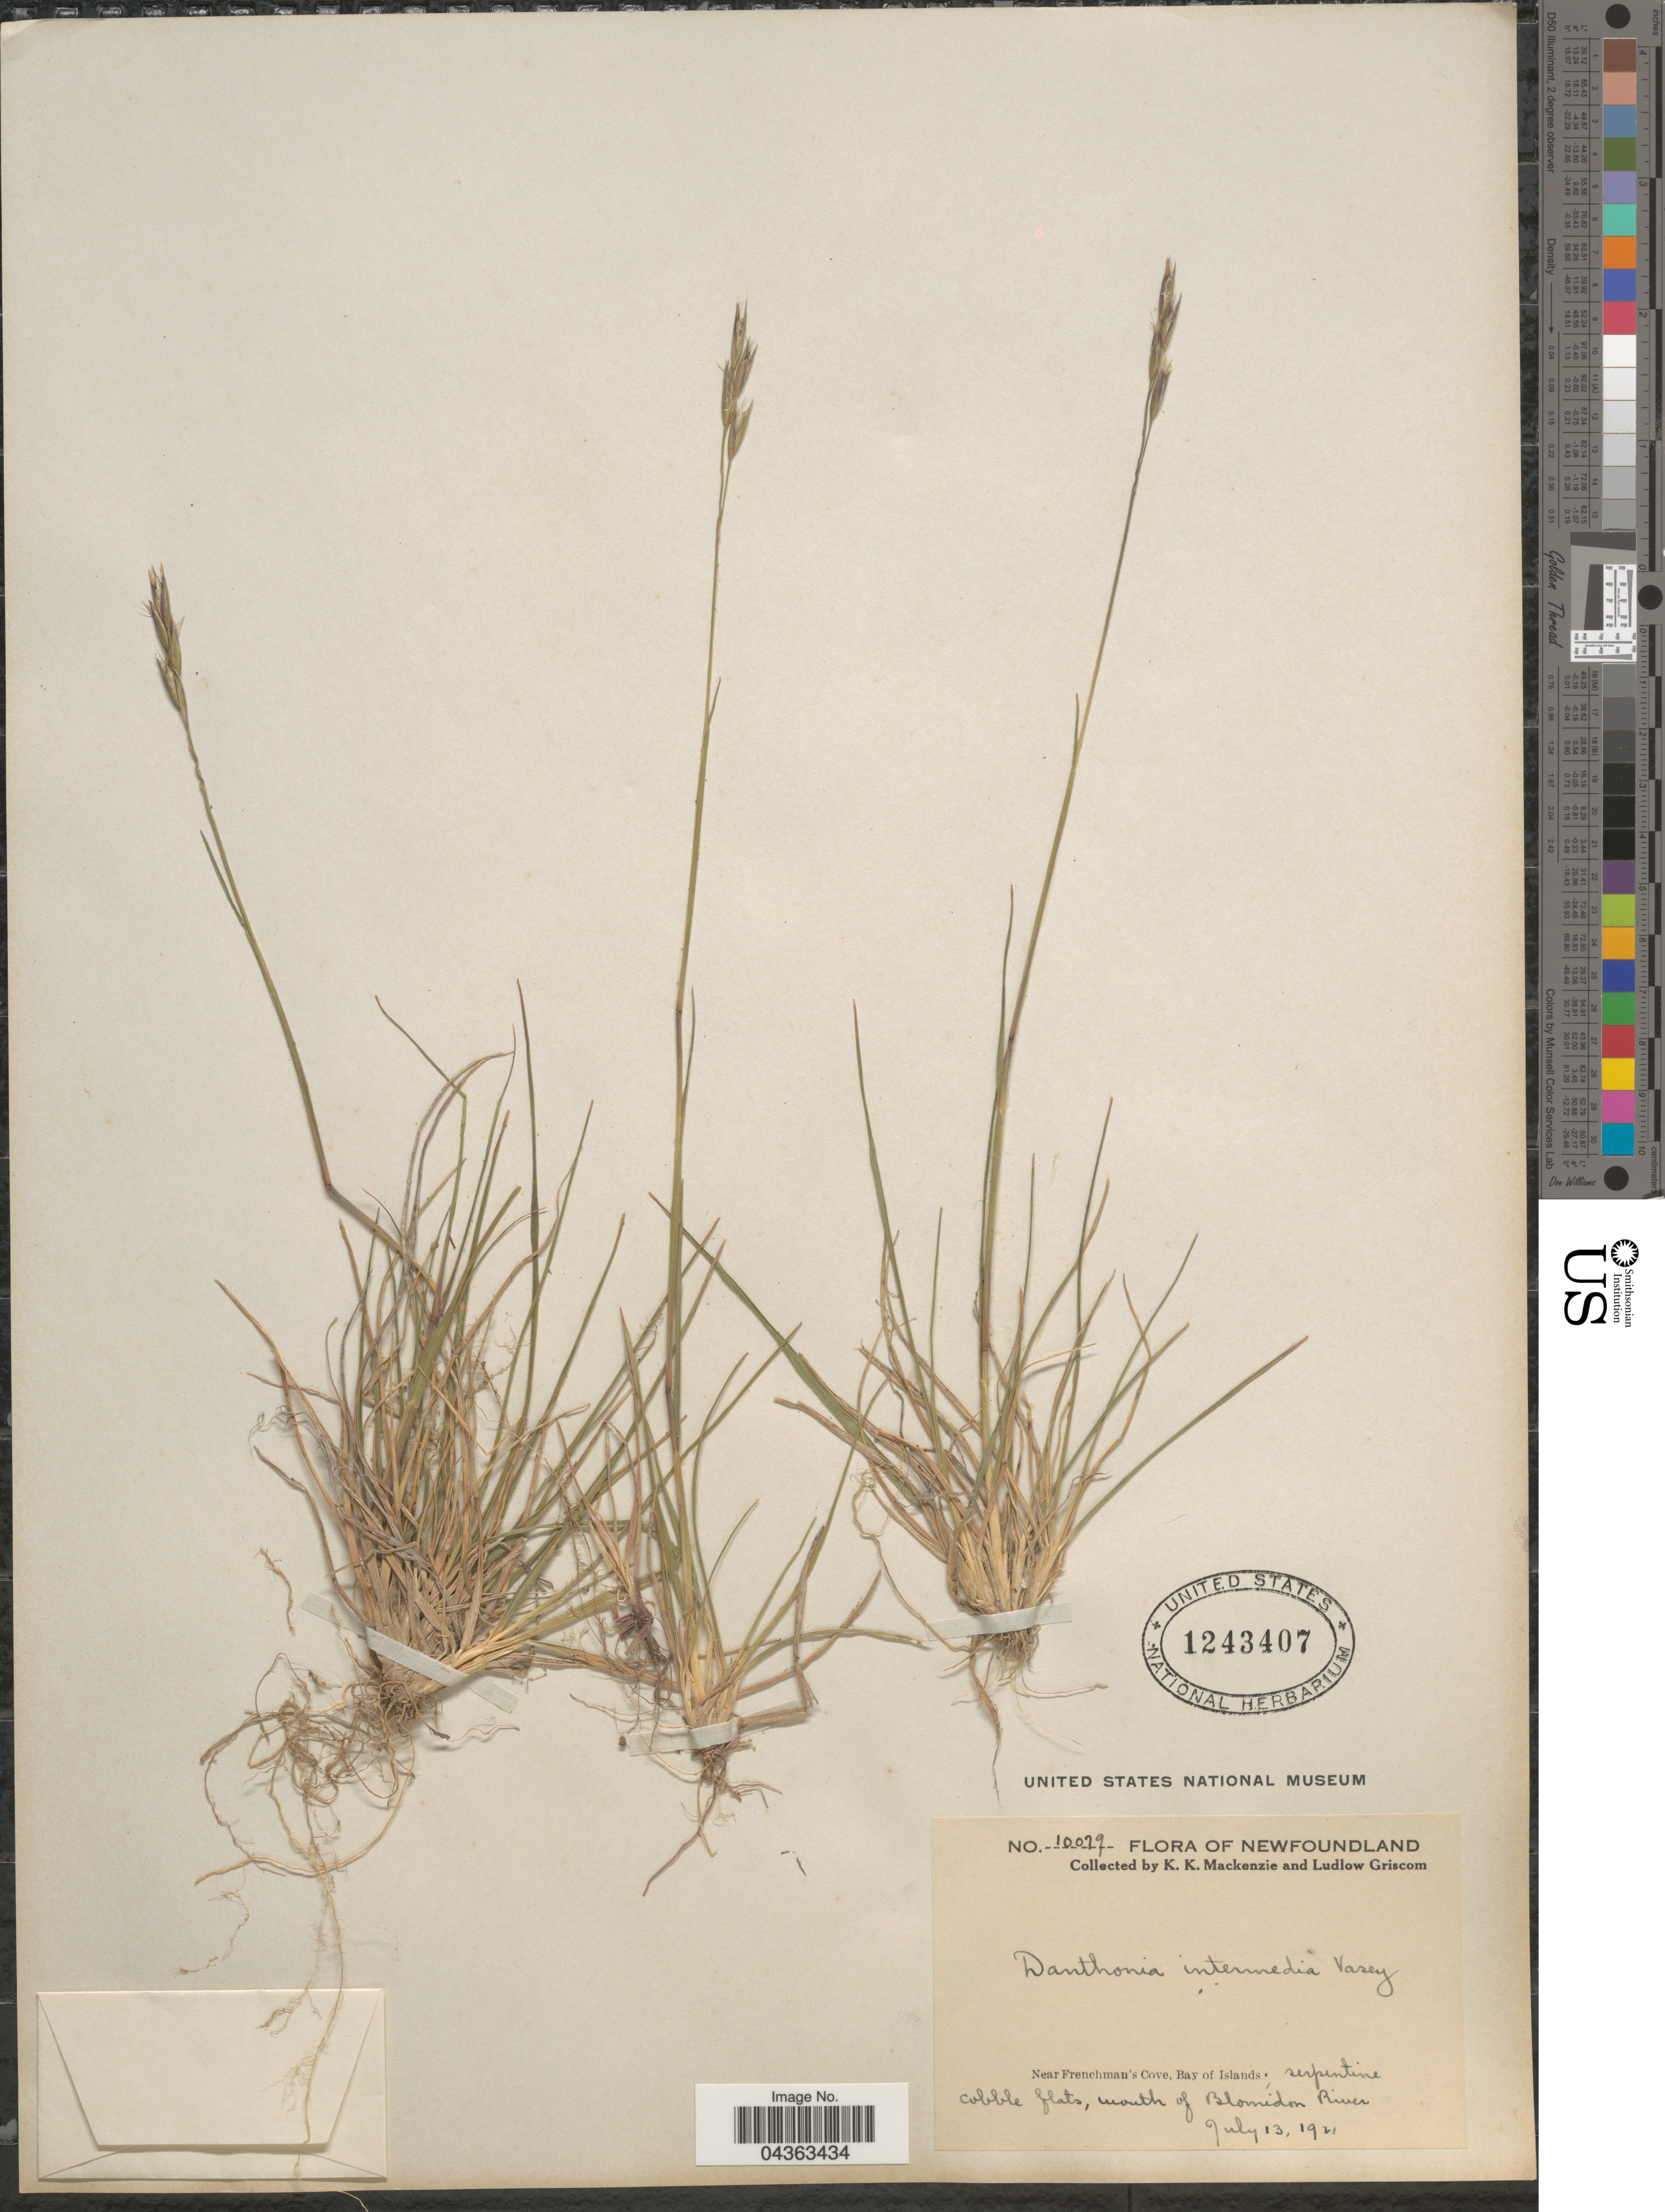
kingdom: Plantae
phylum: Tracheophyta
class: Liliopsida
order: Poales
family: Poaceae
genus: Danthonia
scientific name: Danthonia intermedia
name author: Vasey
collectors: K. K. Mackenzie & L. Griscom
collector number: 10079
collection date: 1921-07-13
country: Canada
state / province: Newfoundland and Labrador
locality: Near Frenchman's Cove, Bay of Islands, serpentine cobble flats, mouth of Blomidon River.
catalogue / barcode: US 1243407